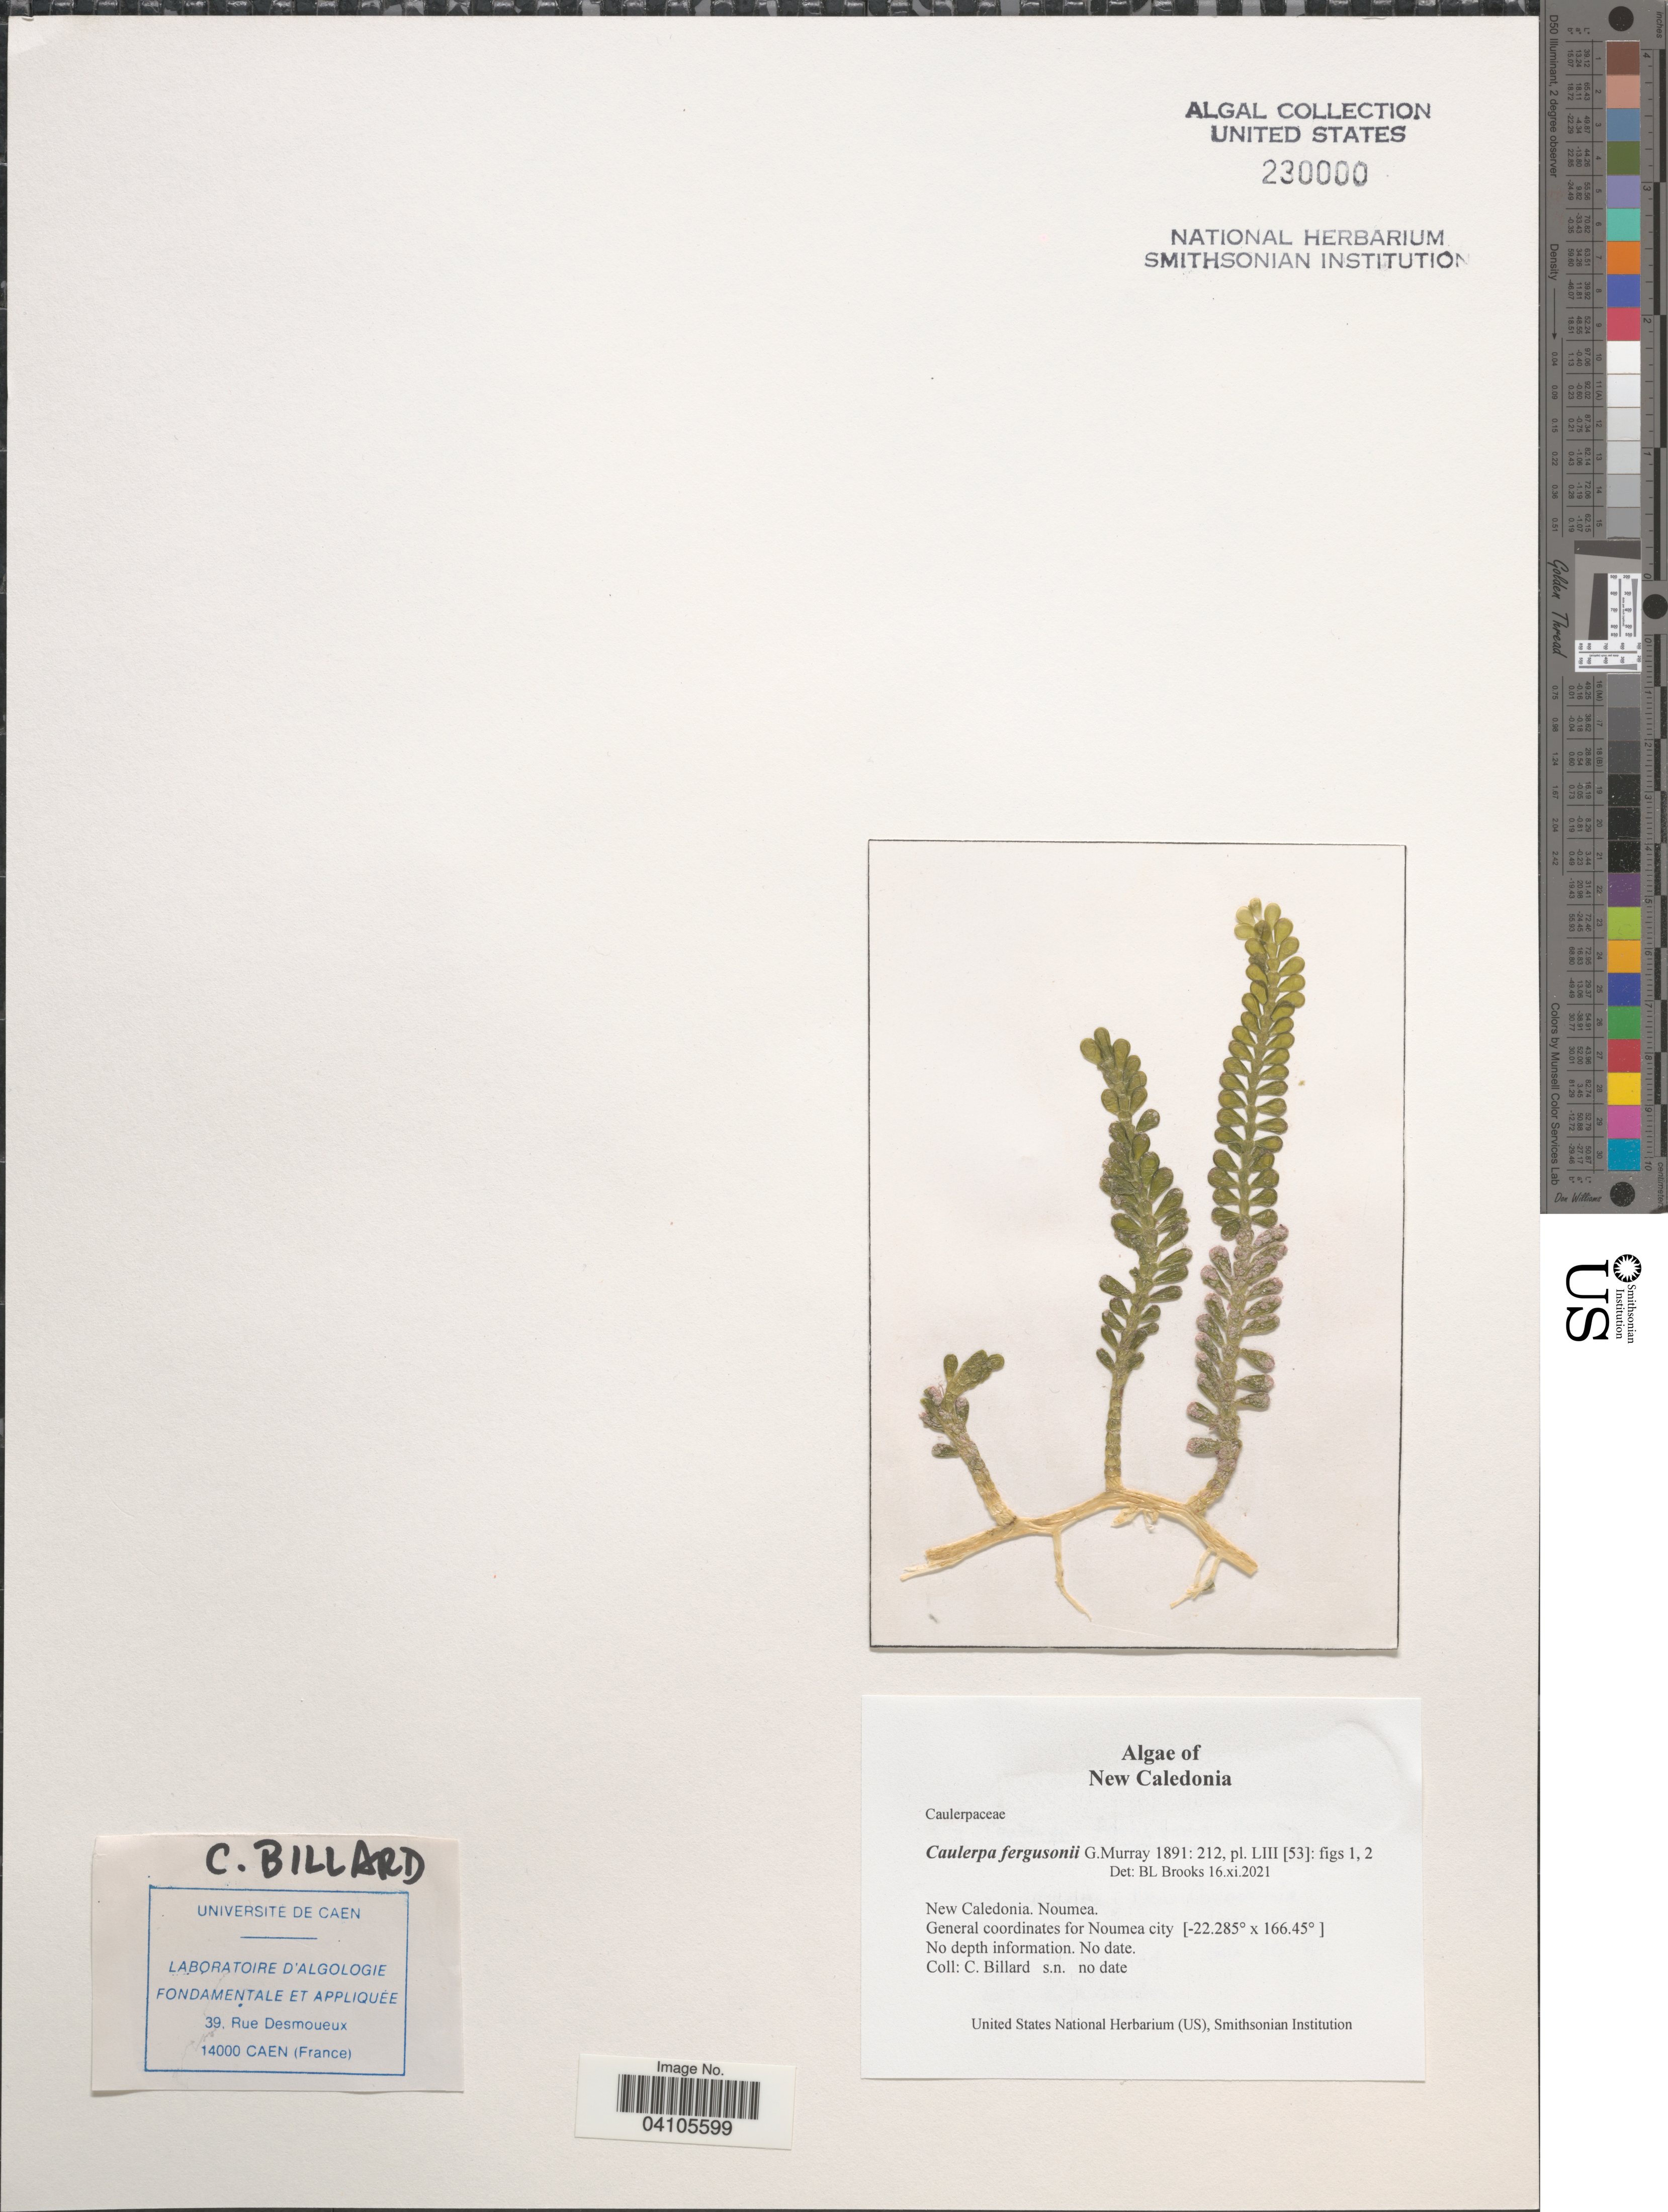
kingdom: Plantae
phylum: Chlorophyta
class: Ulvophyceae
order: Bryopsidales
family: Caulerpaceae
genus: Caulerpa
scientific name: Caulerpa fergusonii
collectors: C. Billard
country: New Caledonia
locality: Noumea.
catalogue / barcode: US 230000